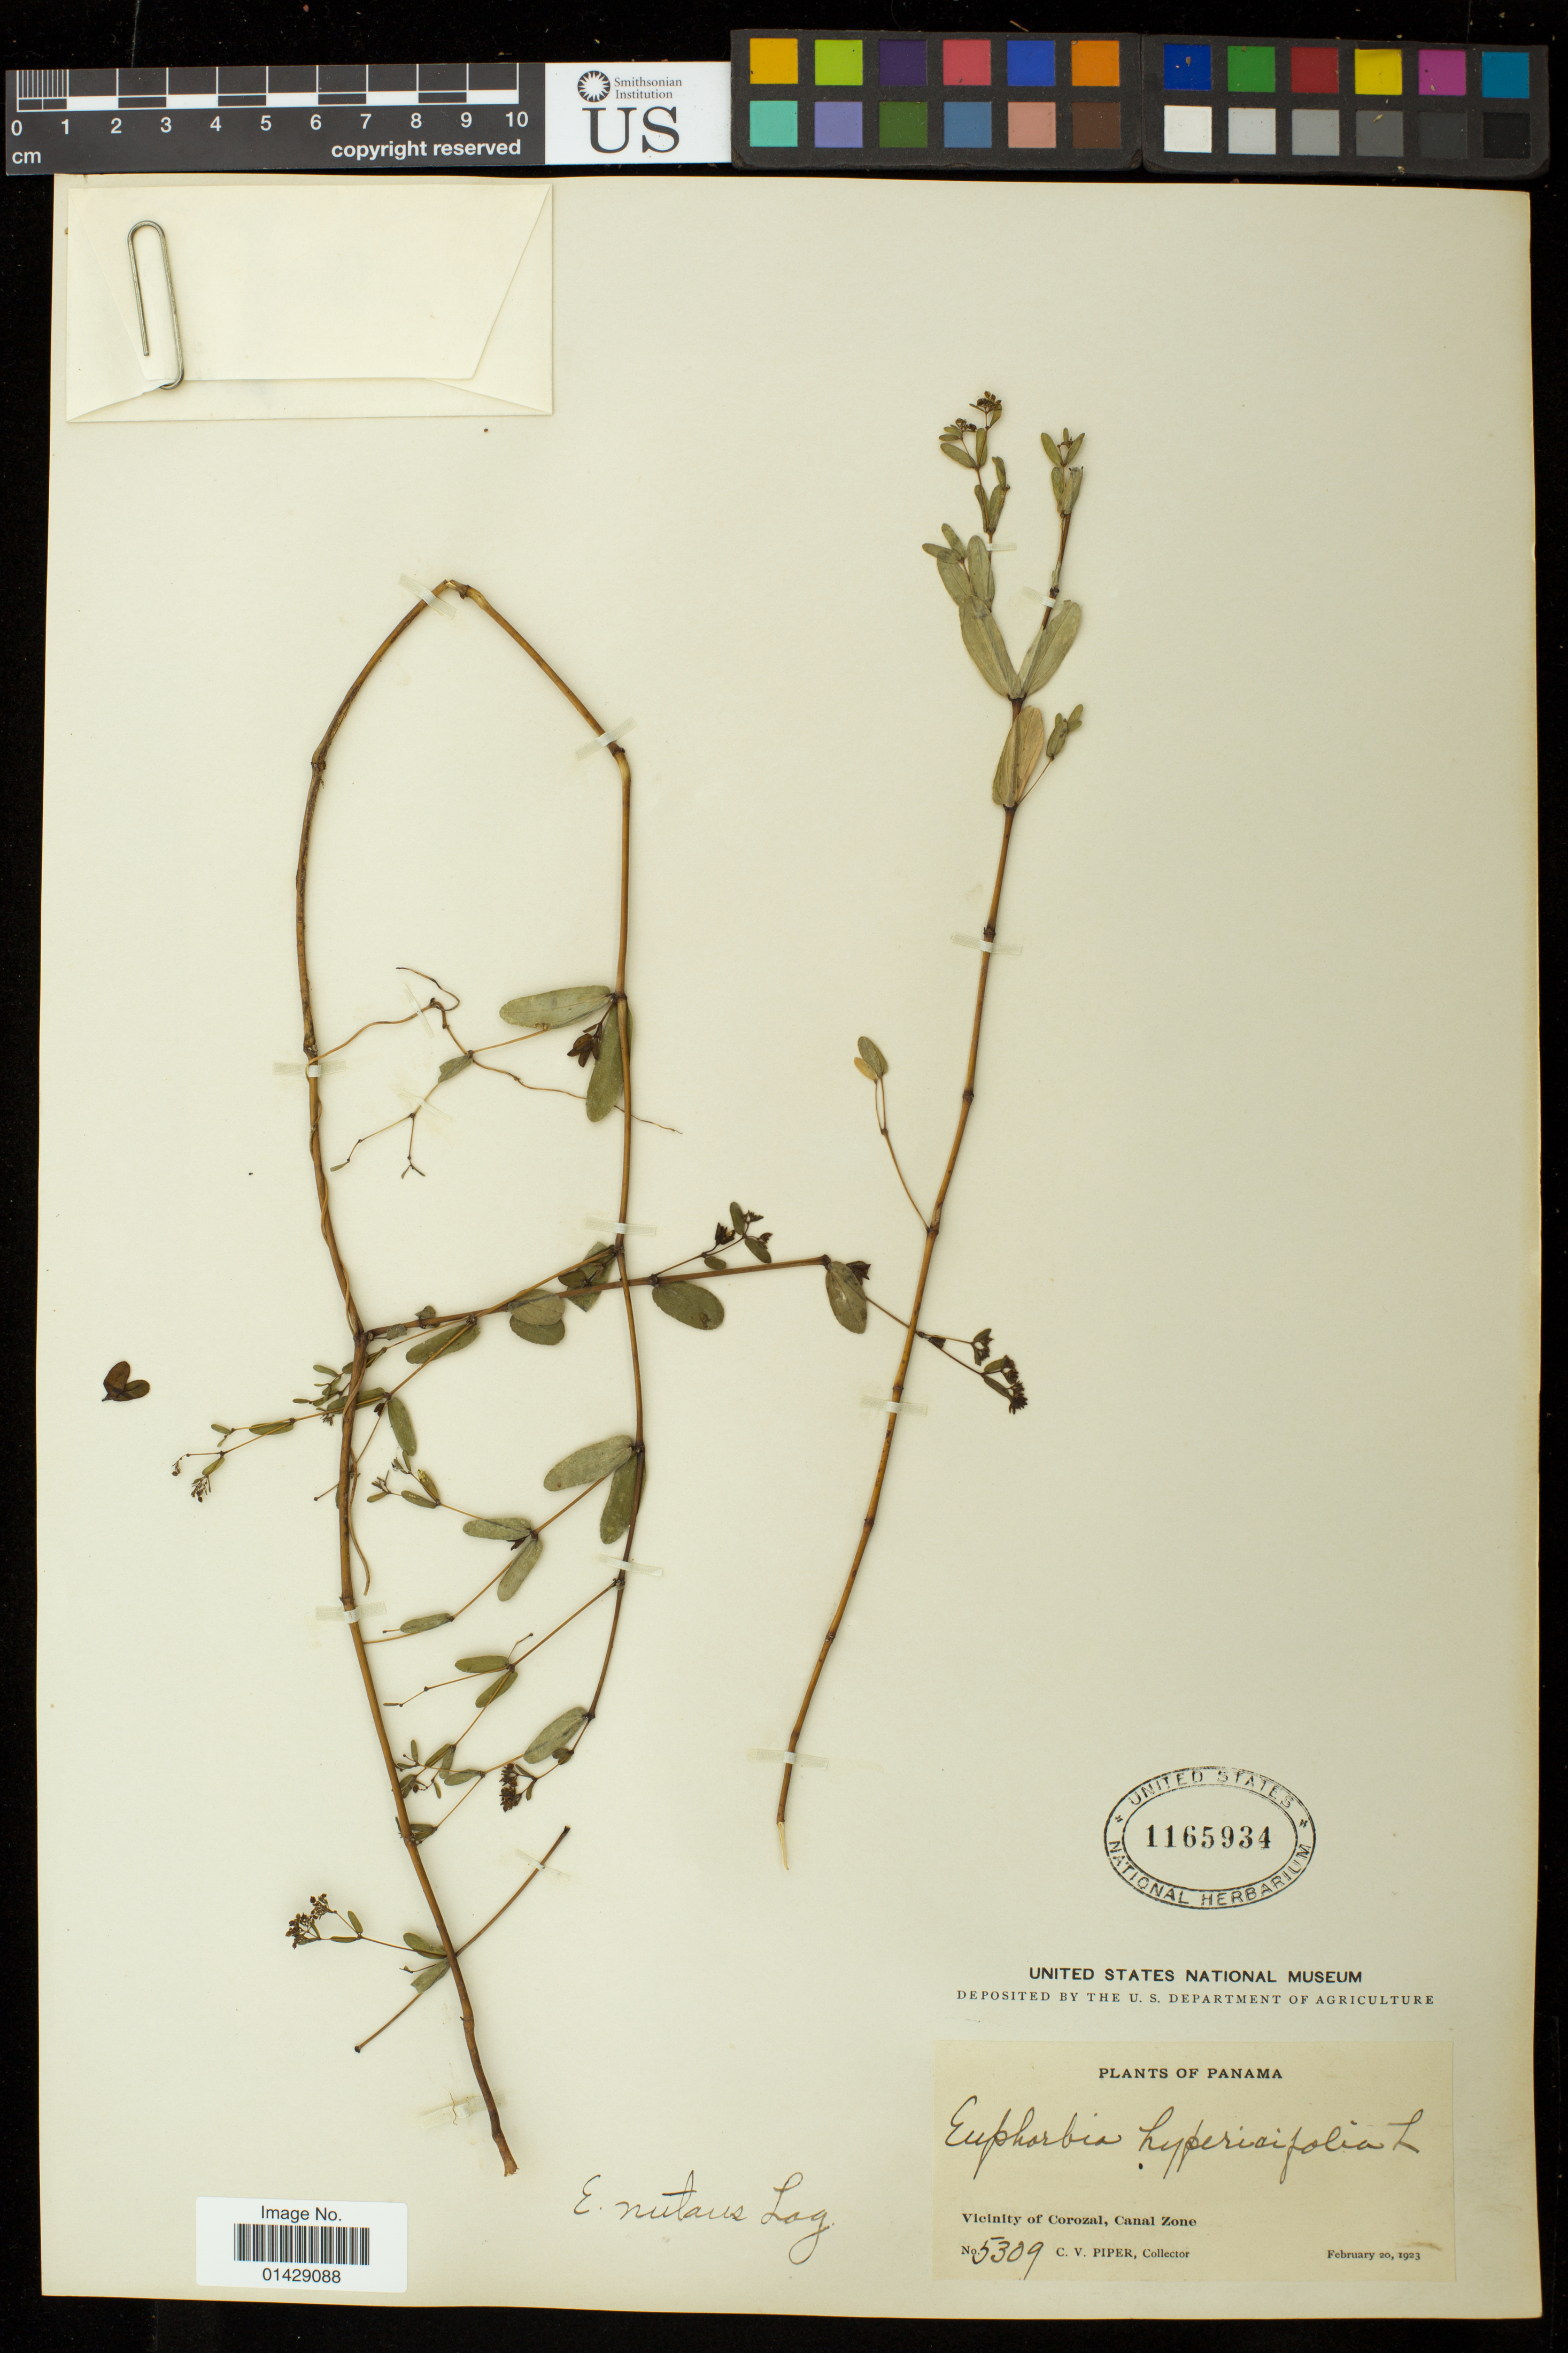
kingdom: Plantae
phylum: Tracheophyta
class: Magnoliopsida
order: Malpighiales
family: Euphorbiaceae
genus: Euphorbia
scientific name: Euphorbia hyssopifolia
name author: L.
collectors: C. V. Piper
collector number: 5309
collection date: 1923-02-20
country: Panama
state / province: Colón / Panamá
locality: Vicinity of Corozal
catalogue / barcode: US 1165934